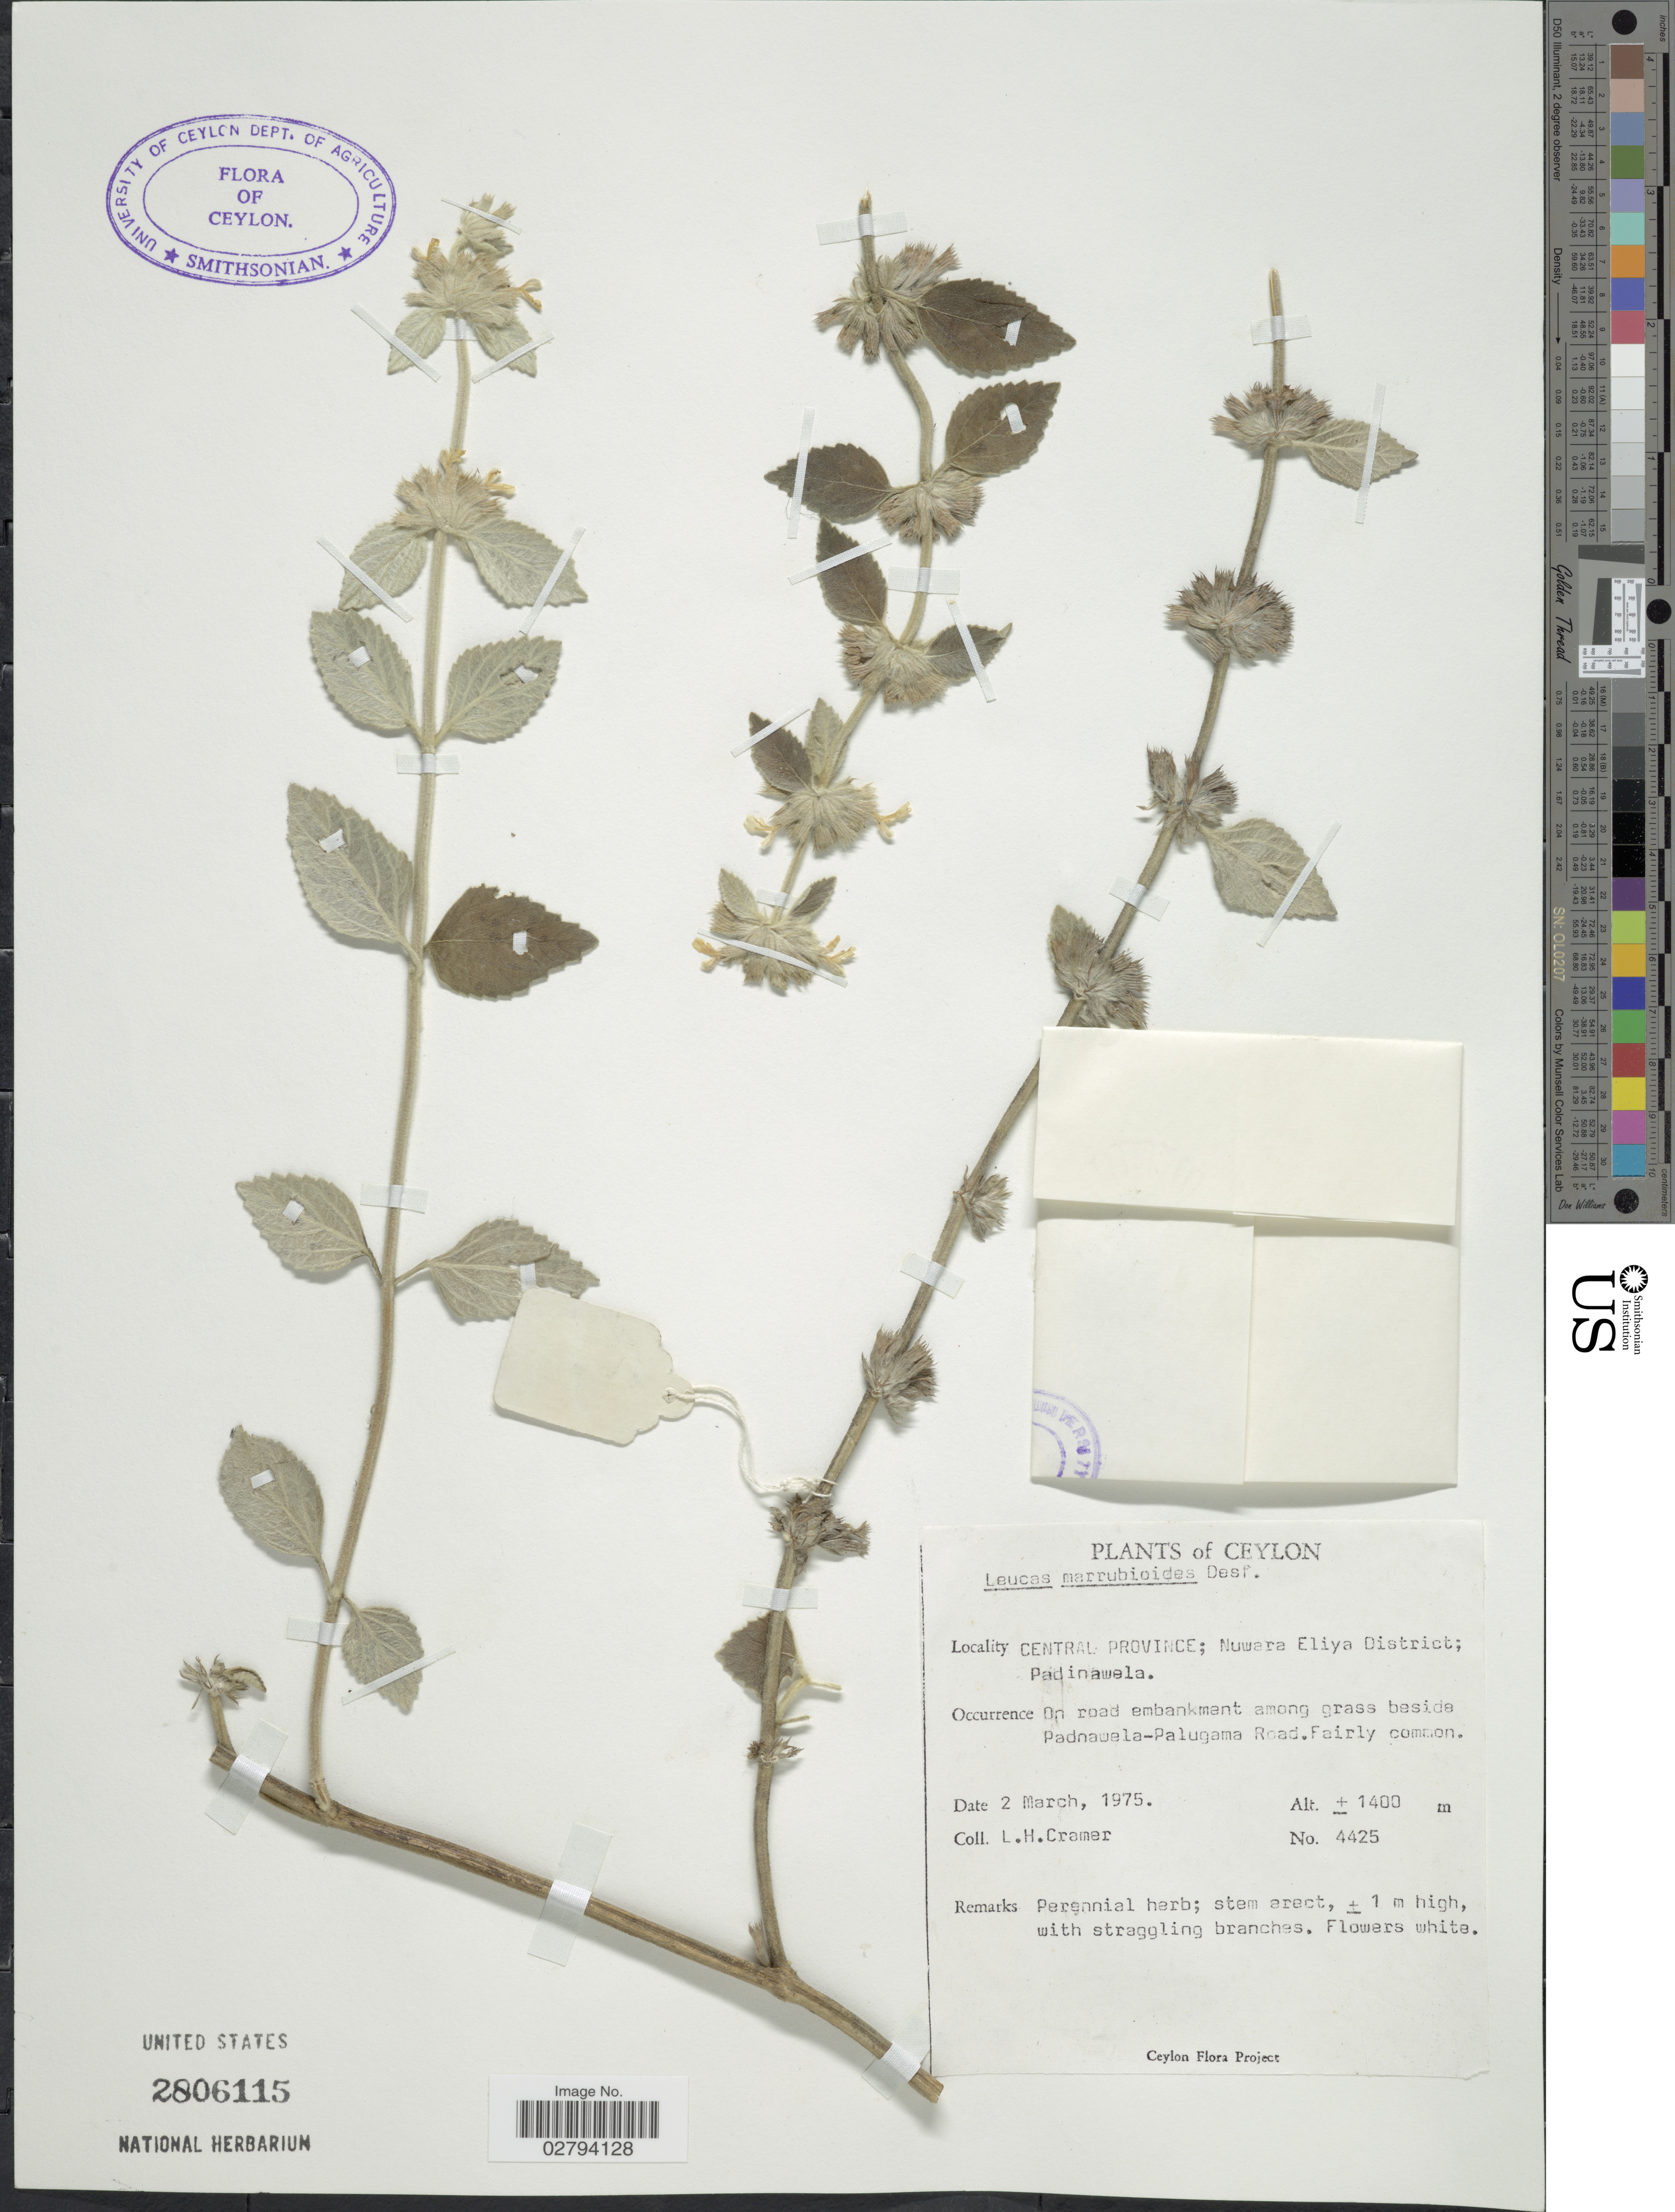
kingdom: Plantae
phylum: Tracheophyta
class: Magnoliopsida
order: Lamiales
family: Lamiaceae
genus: Leucas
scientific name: Leucas marrubioides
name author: Desf.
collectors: L. H. Cramer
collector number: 4425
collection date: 1975-03-02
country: Sri Lanka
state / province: Central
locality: Ceylon, Central Province; Nuwara Eliya District; Padinawela, On road embankment among grass beside Padnawela-Palugama Road.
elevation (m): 1400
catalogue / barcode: US 2806115